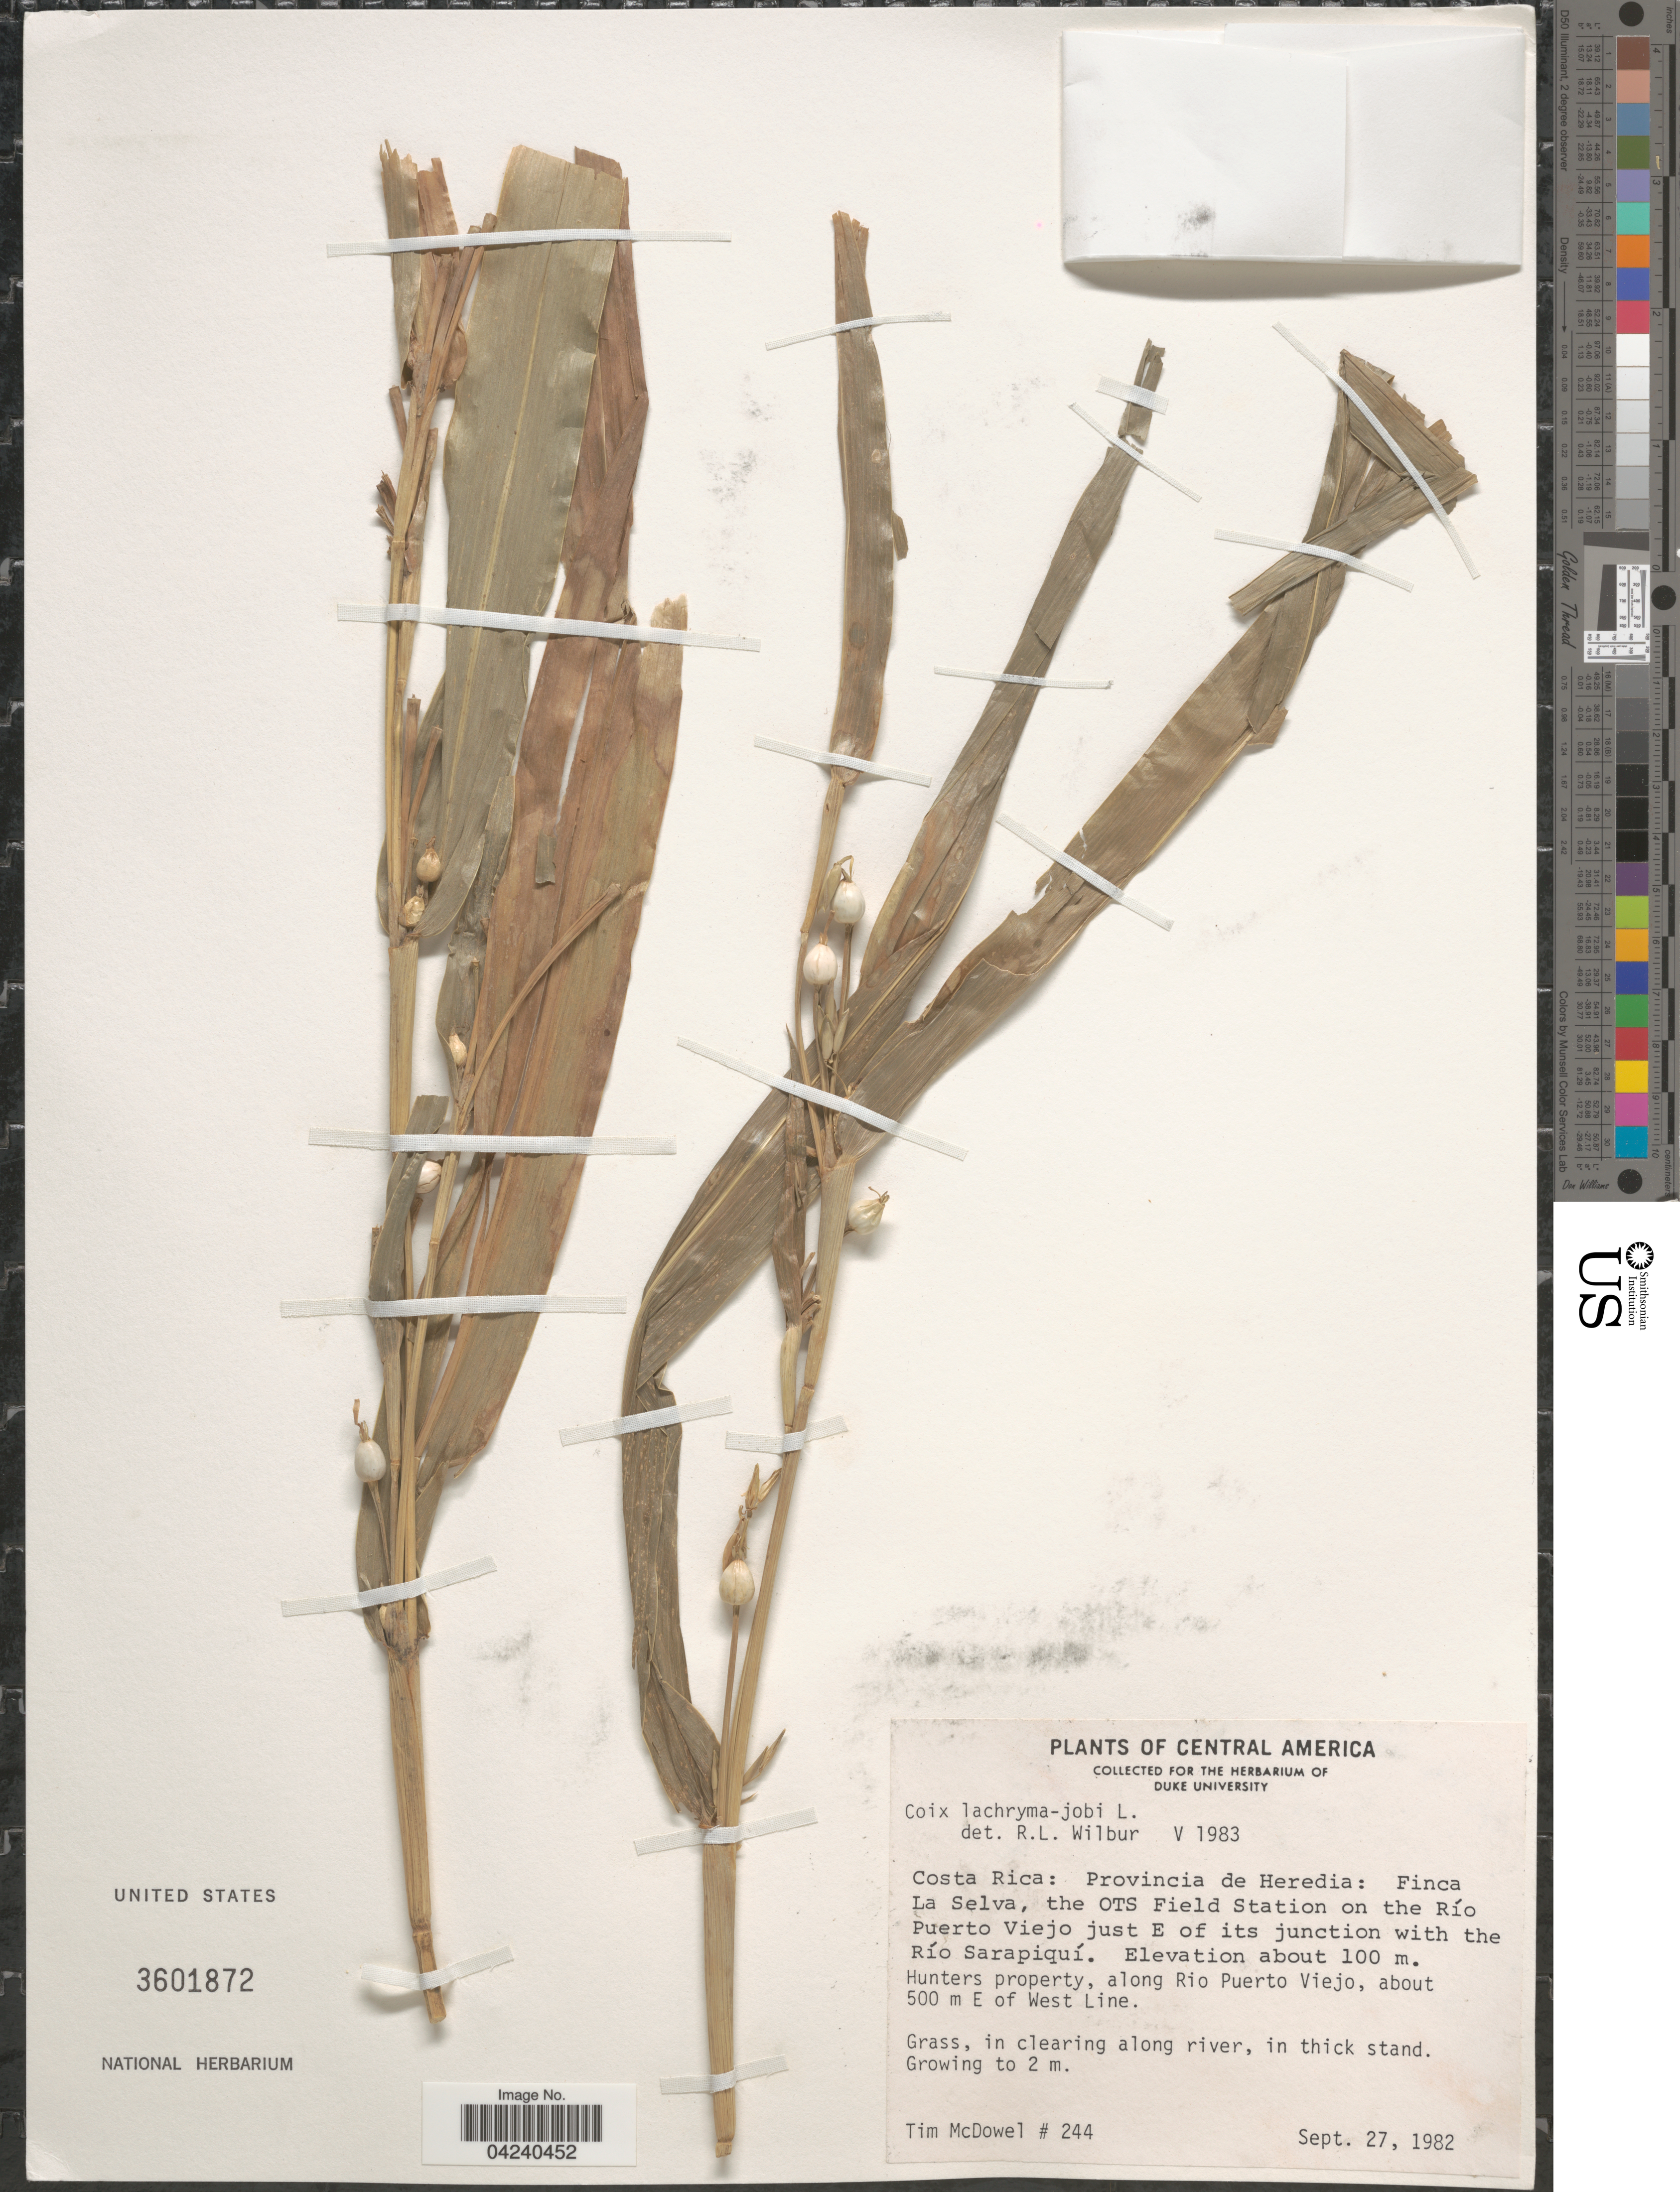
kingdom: Plantae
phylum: Tracheophyta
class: Liliopsida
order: Poales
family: Poaceae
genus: Coix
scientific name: Coix lacryma-jobi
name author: L.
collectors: T. McDowel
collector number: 244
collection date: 1982-09-27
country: Costa Rica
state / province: Heredia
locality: Finca La Selva, the OTS Field Station on the Río Puerto Viejo just E of its junction with the Río Sarapiquí. Hunters property, along Rio Puerto Viejo, about 500 m E of West Line.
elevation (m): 100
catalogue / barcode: US 3601872